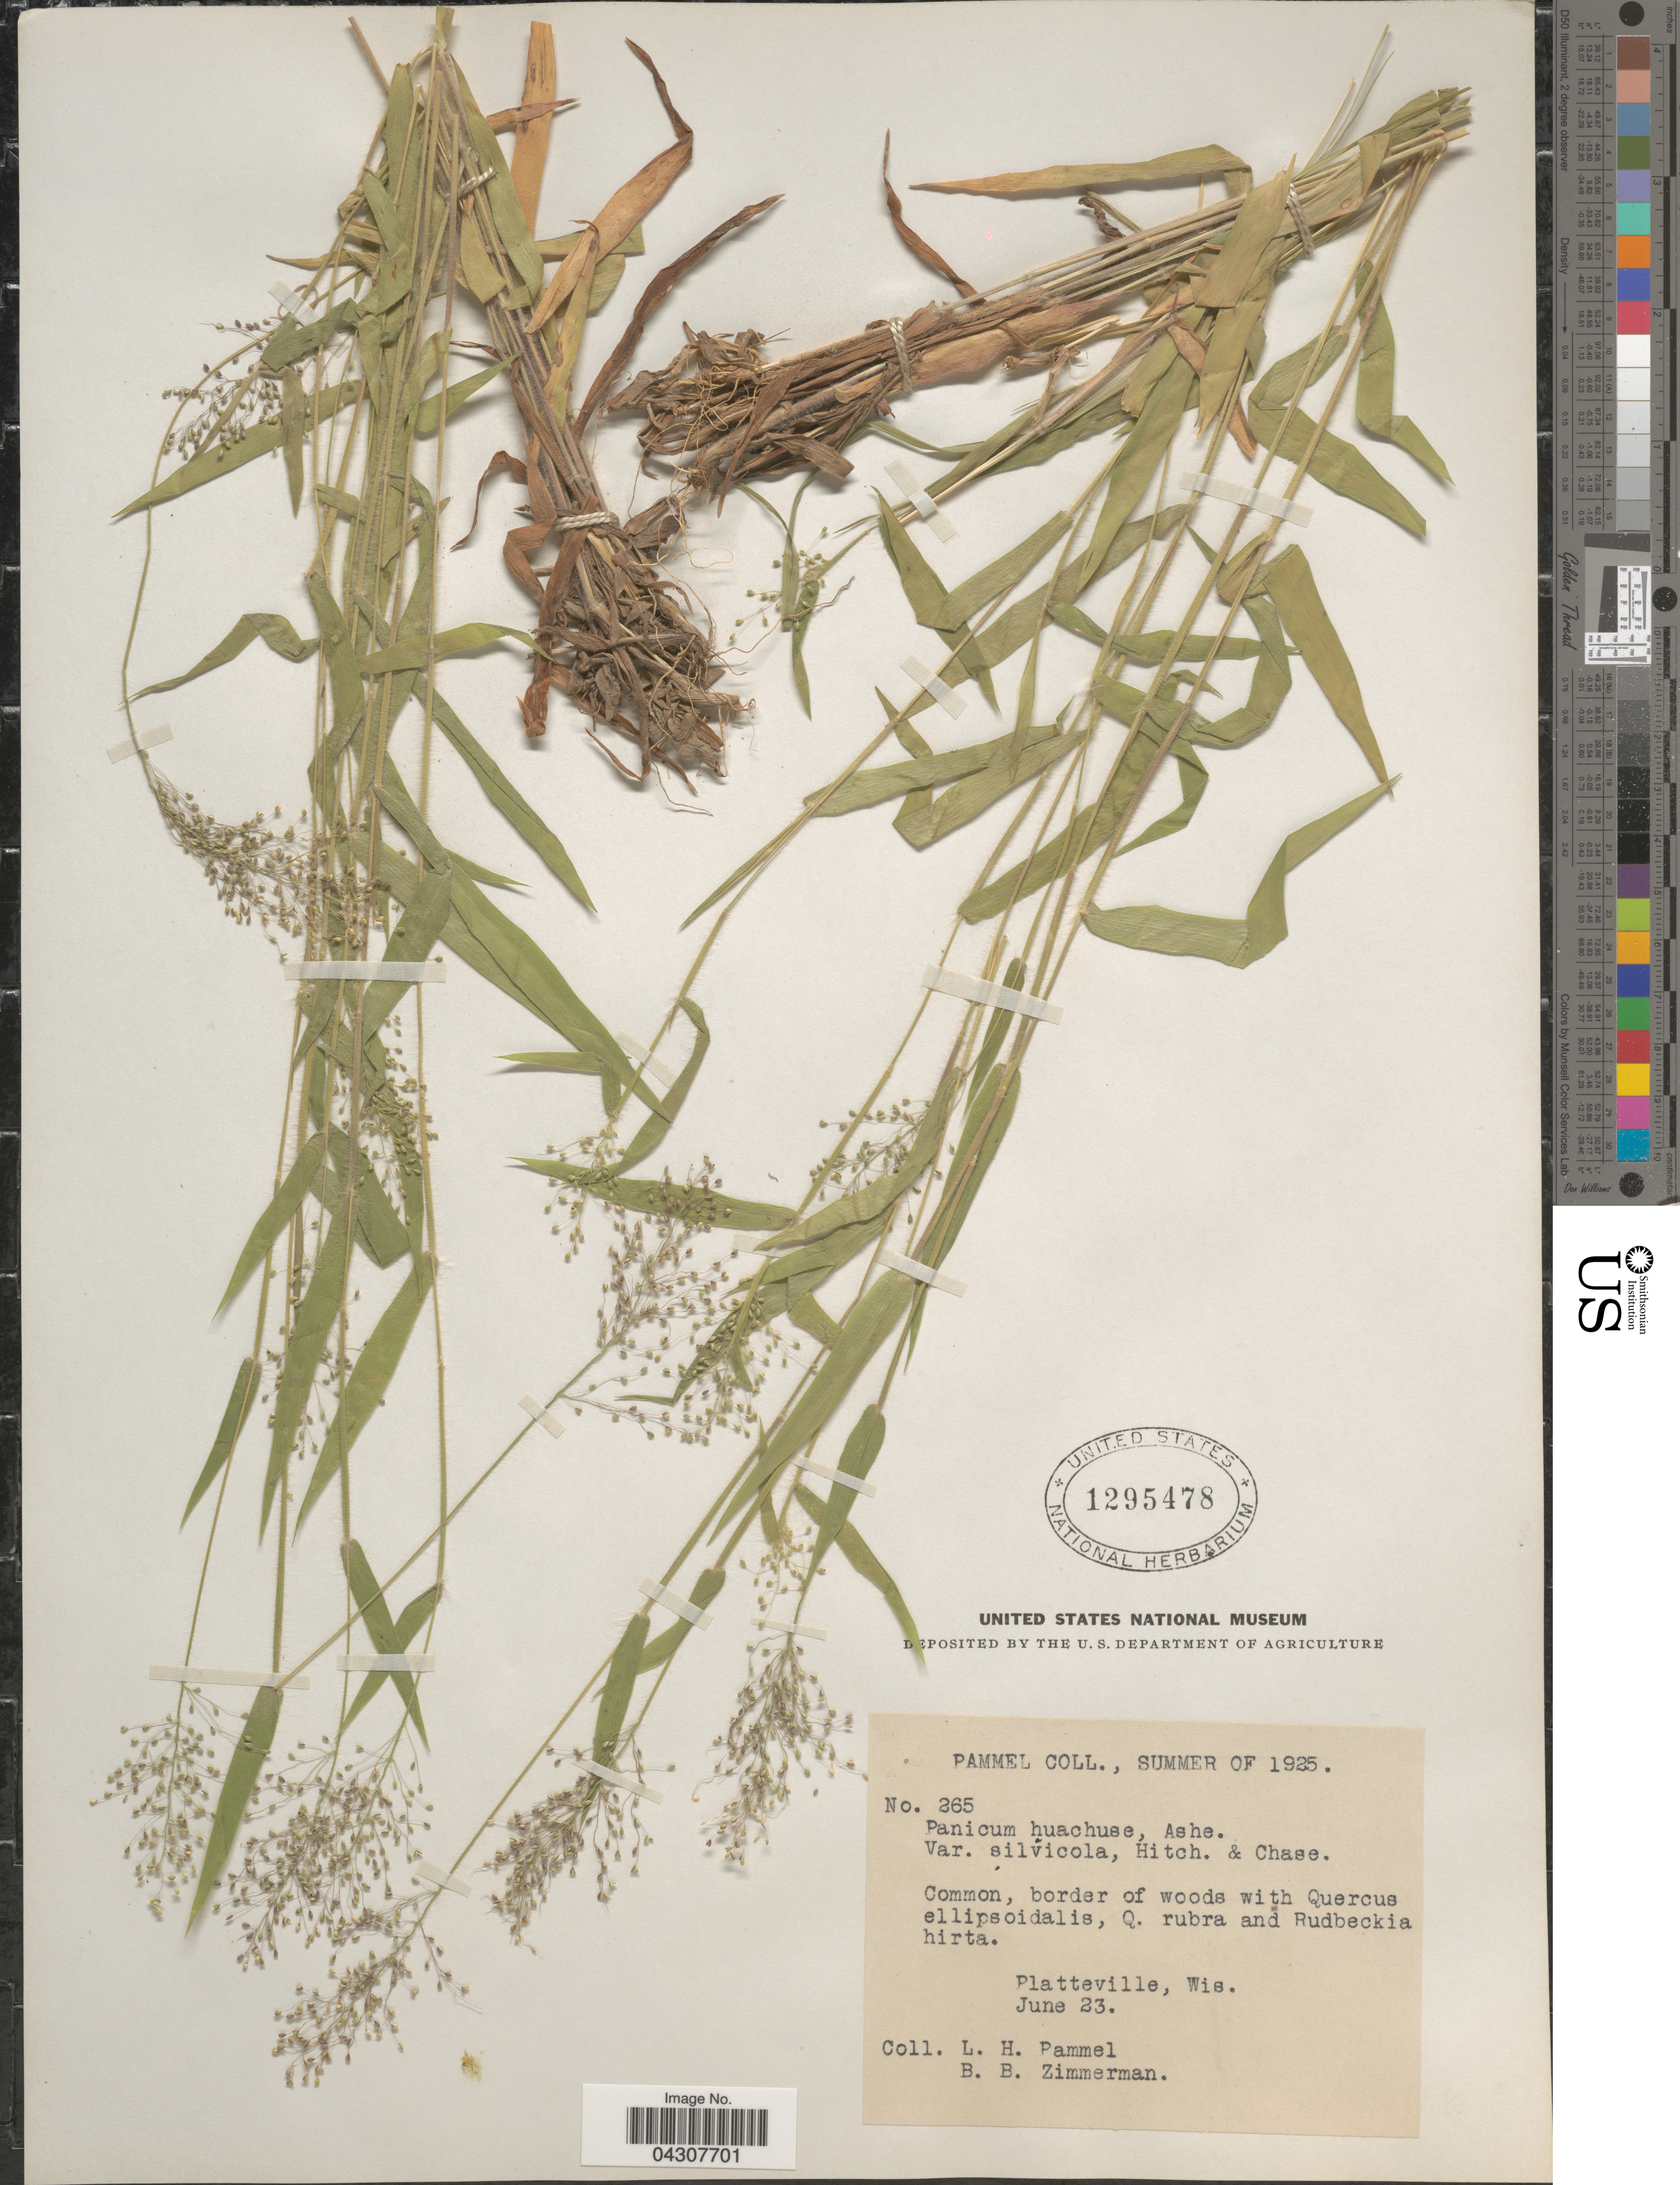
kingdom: Plantae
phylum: Tracheophyta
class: Liliopsida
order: Poales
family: Poaceae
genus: Dichanthelium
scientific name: Dichanthelium acuminatum var. acuminatum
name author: (Sw.) Gould & C.A. Clark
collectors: L. Pammel & B. Zimmerman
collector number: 265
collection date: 1925-06-23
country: United States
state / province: Wisconsin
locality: Platteville.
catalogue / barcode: US 1295478